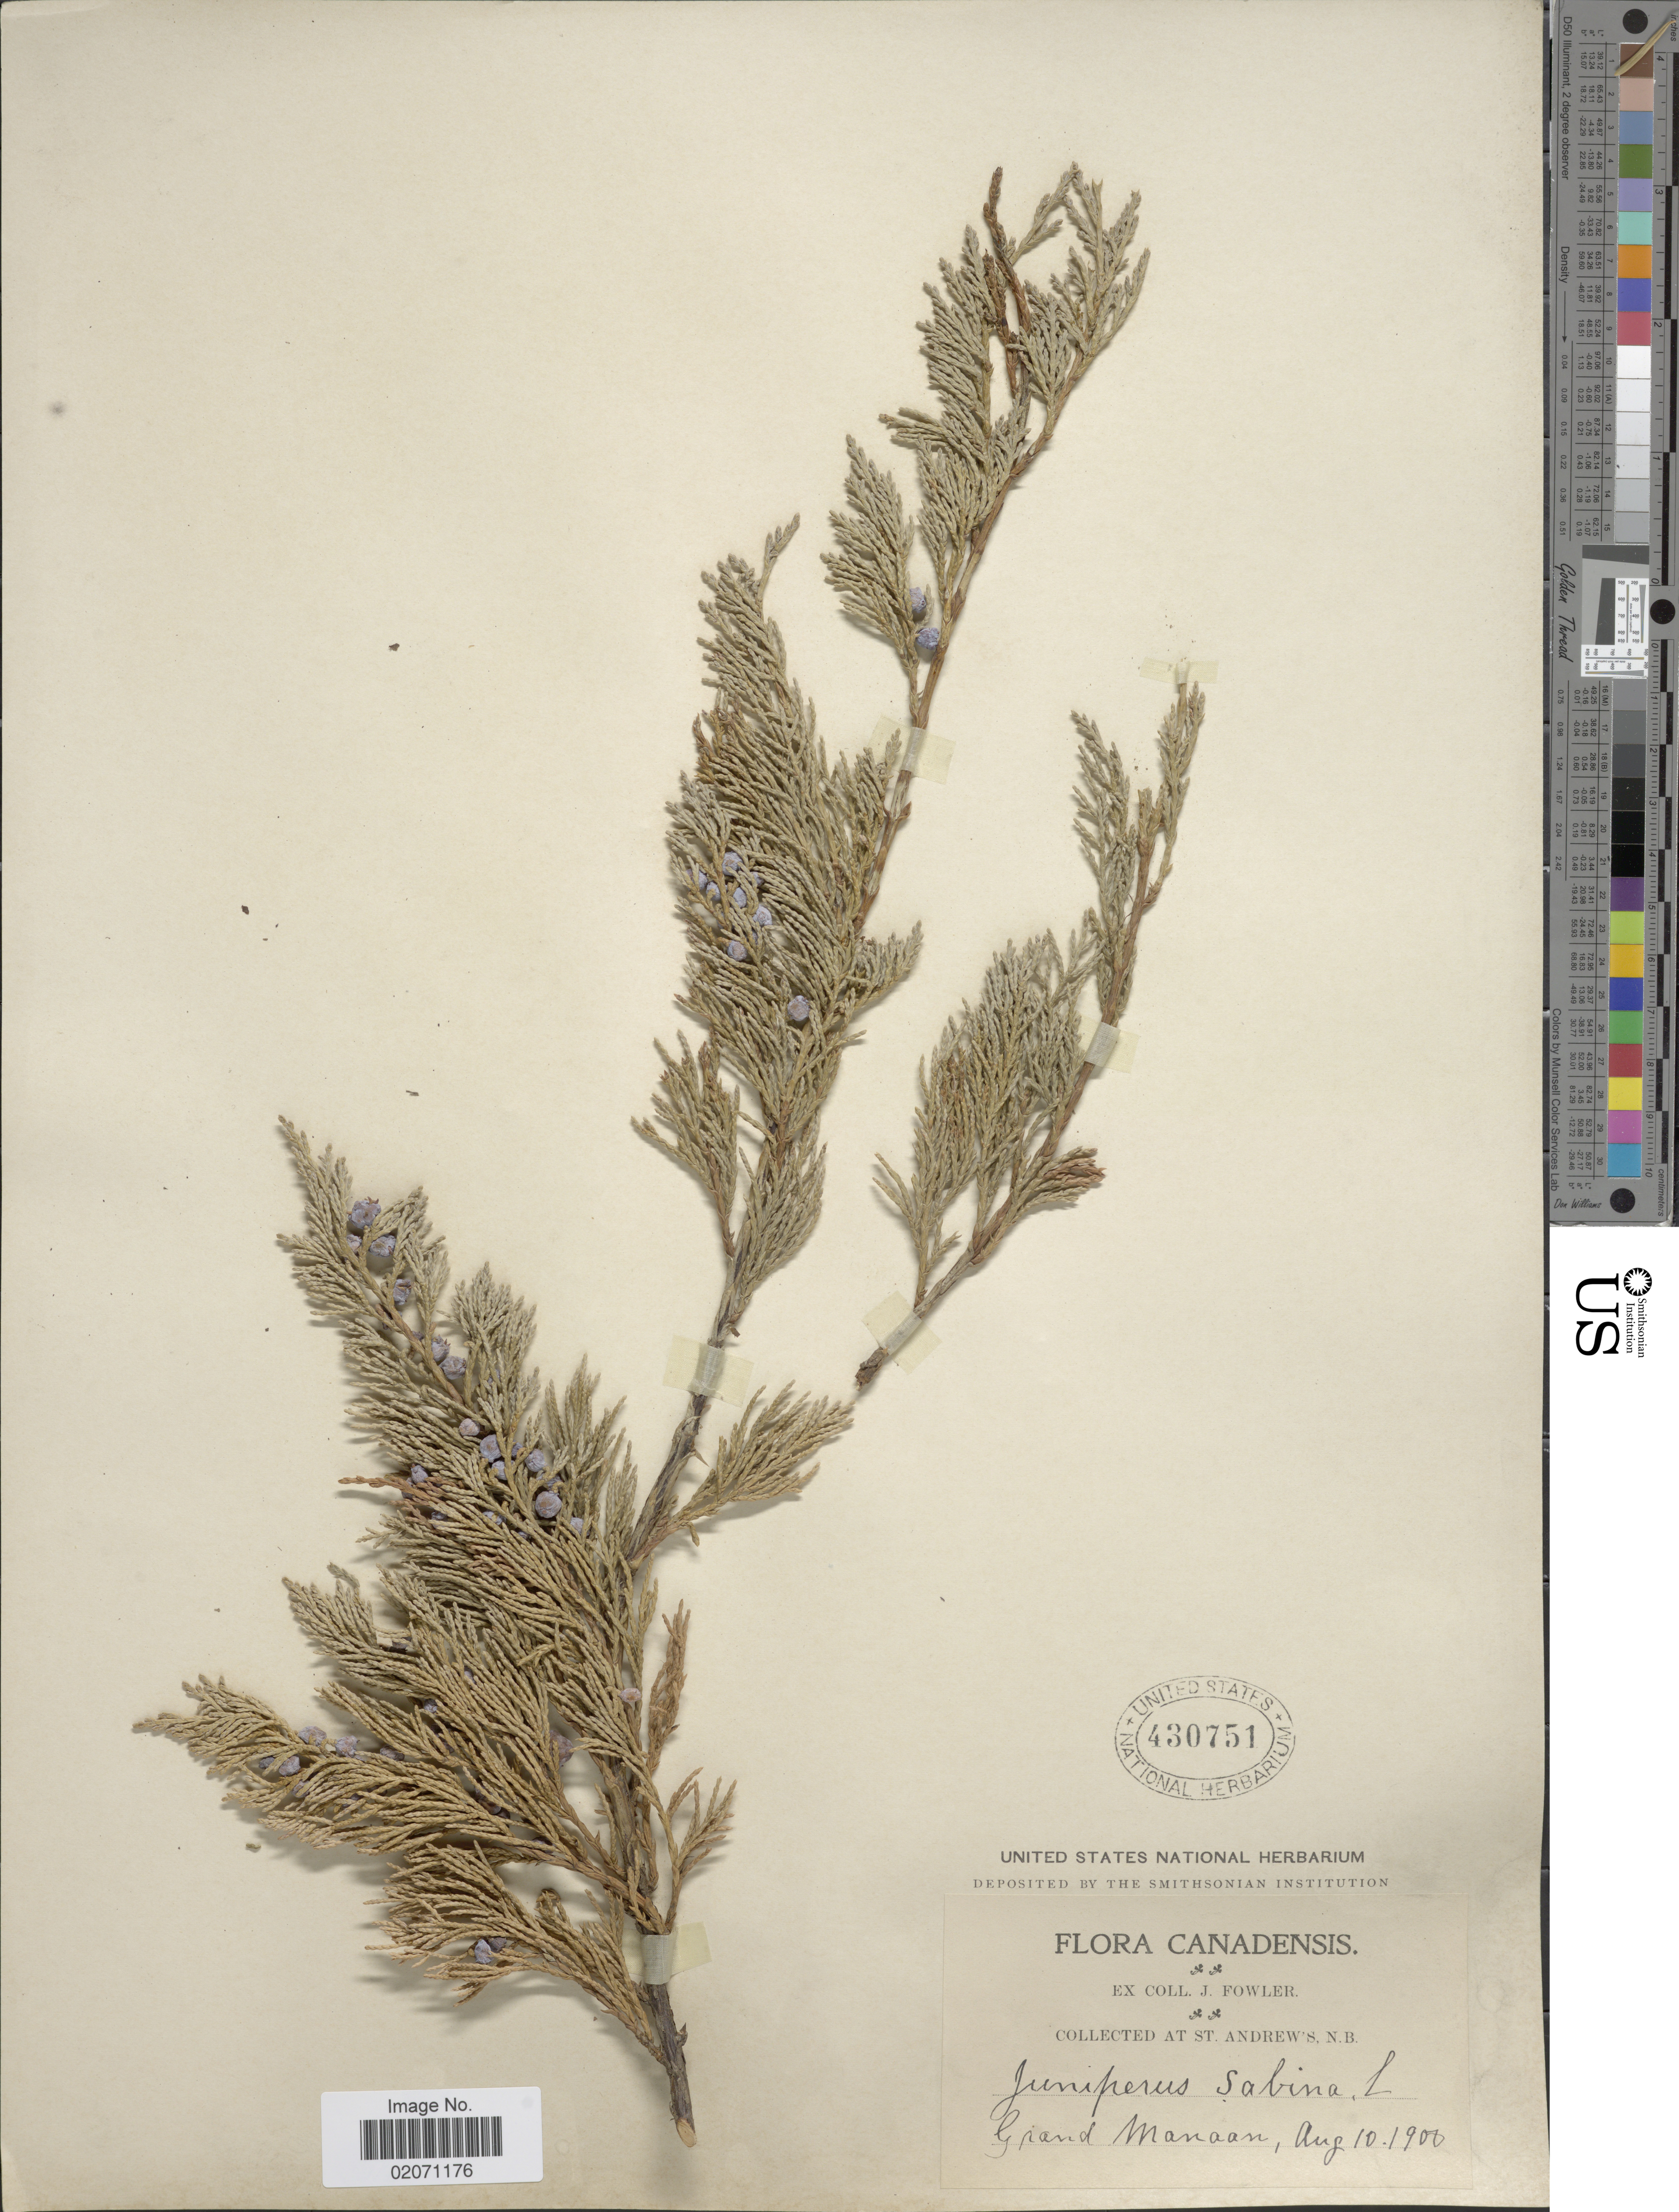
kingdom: Plantae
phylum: Tracheophyta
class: Pinopsida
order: Pinales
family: Cupressaceae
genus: Juniperus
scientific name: Juniperus horizontalis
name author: Moench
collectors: ex herb. J. Fowler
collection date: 1900-08-10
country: Canada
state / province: New Brunswick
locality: St. Andrew's, N.B., Grand Manaan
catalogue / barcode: US 430751